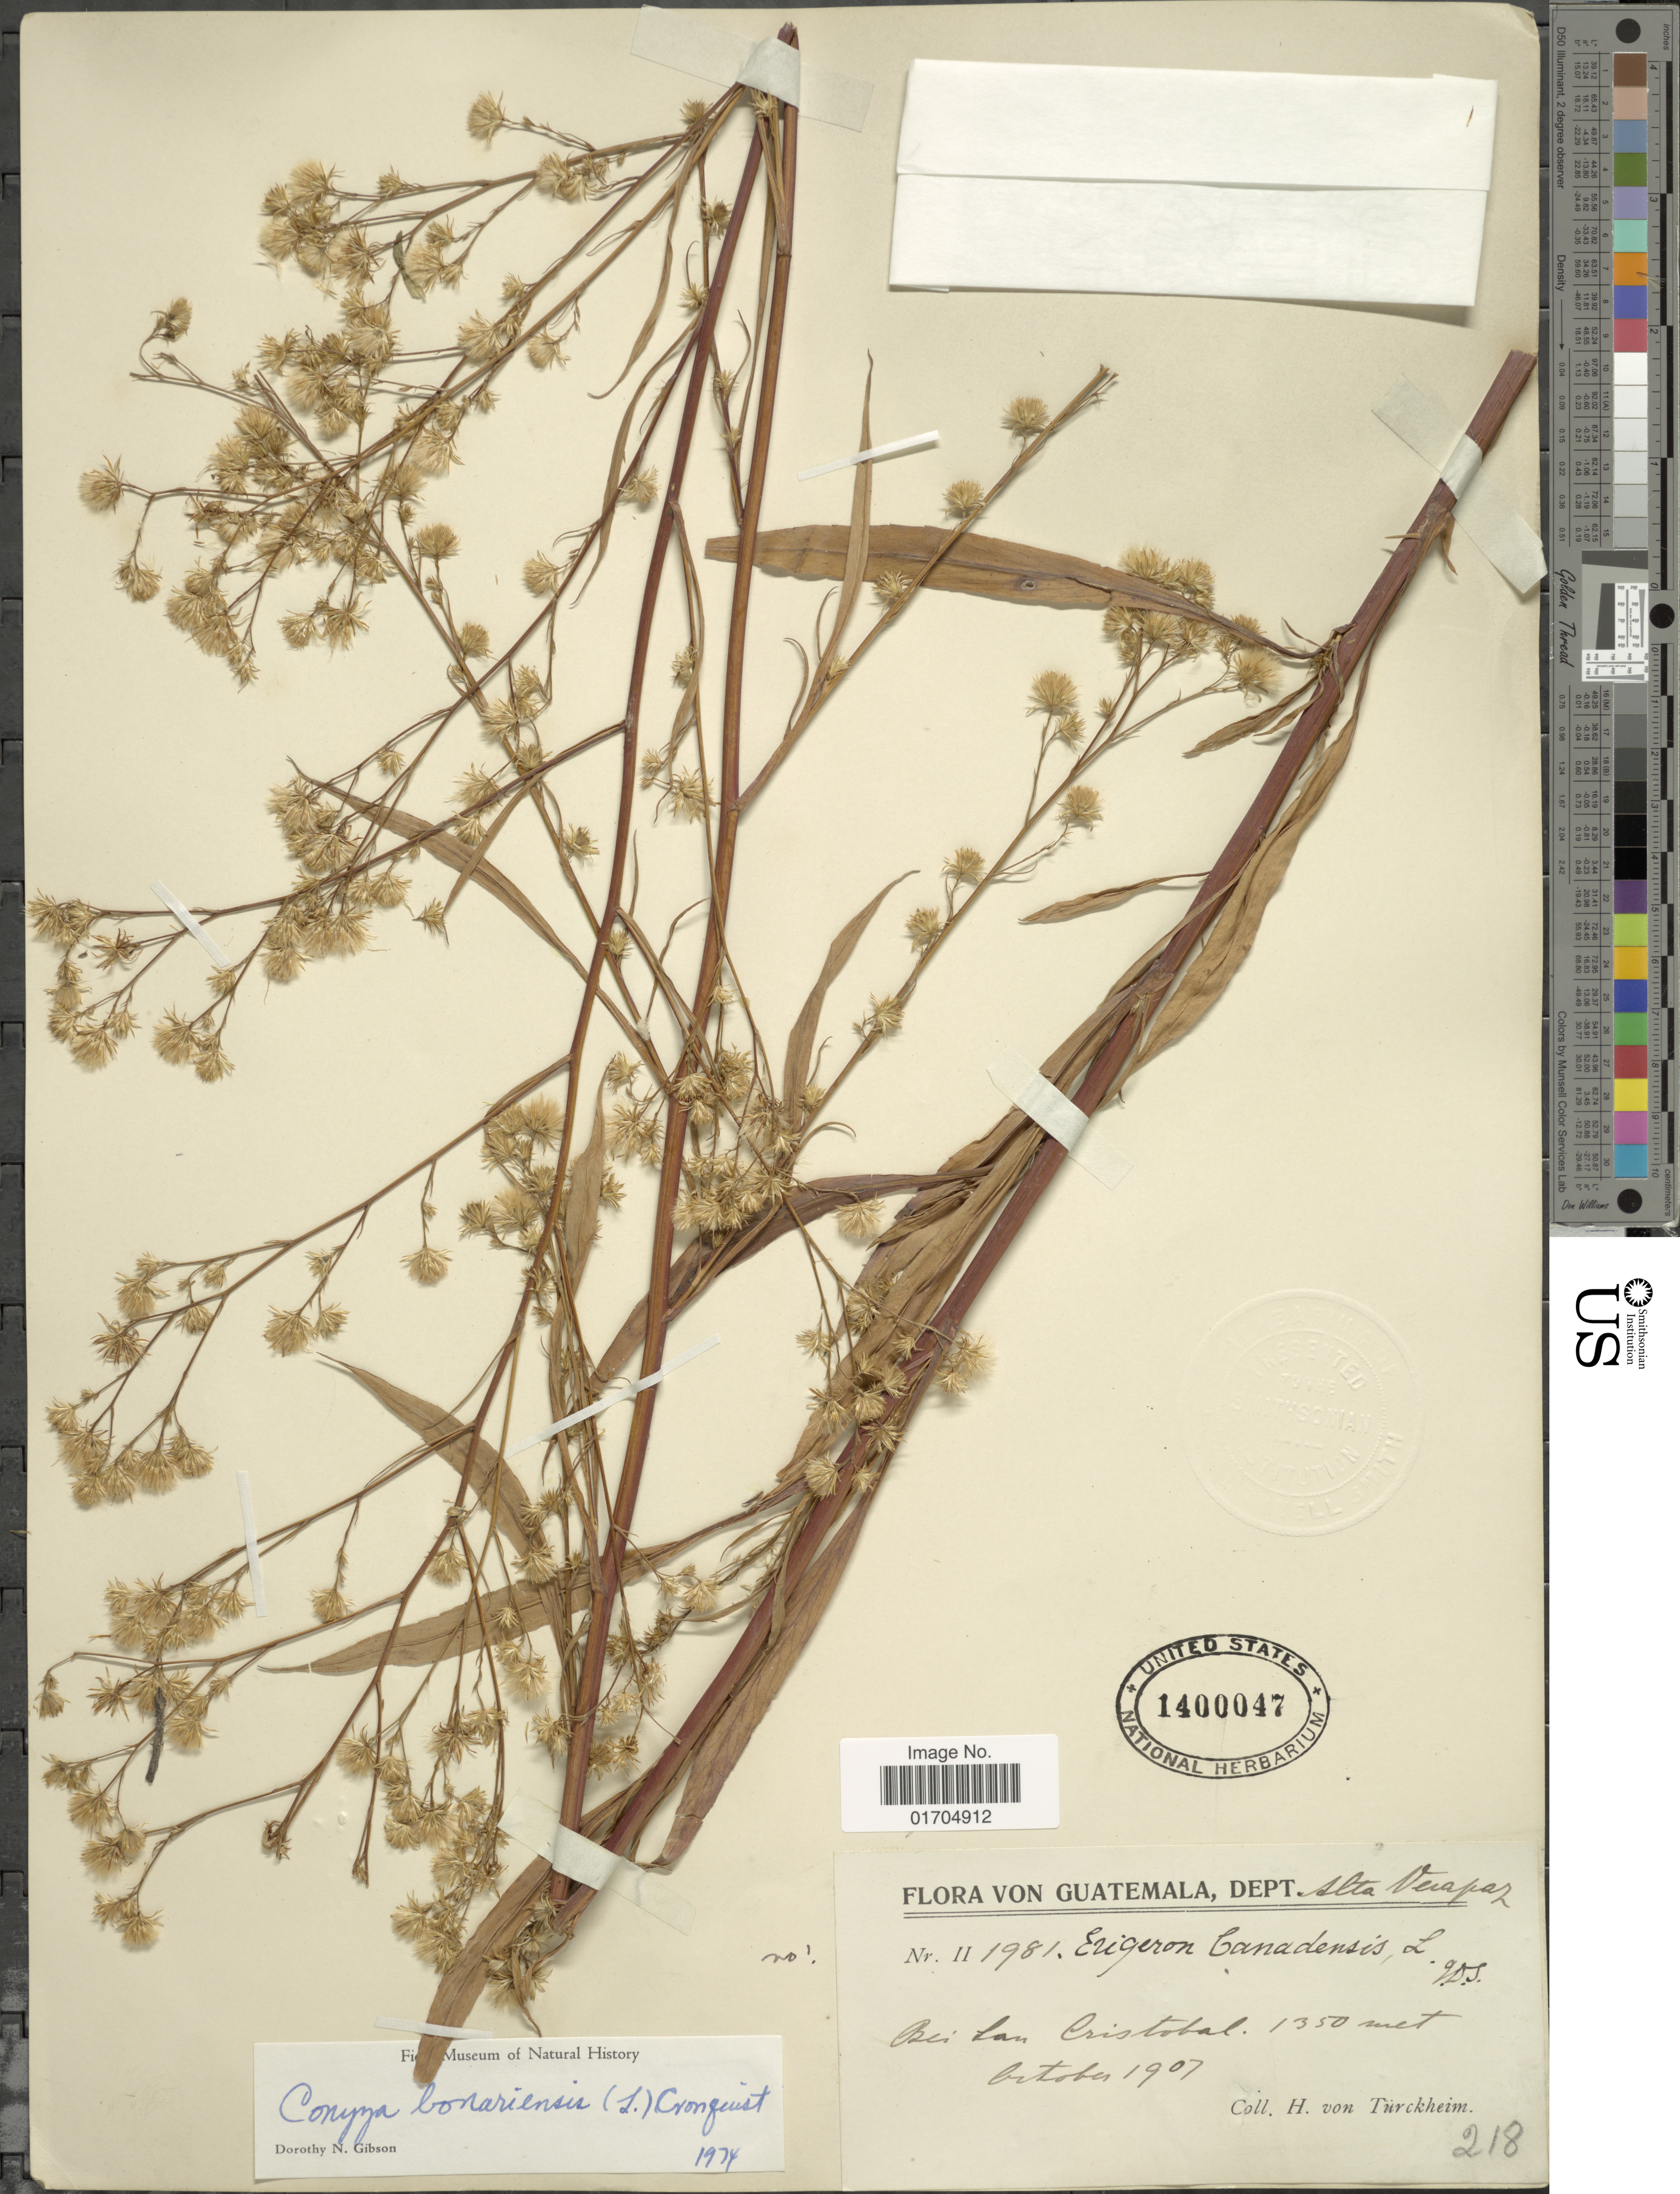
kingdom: Plantae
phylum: Tracheophyta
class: Magnoliopsida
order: Asterales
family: Asteraceae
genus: Symphyotrichum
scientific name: Symphyotrichum subulatum var. parviflorum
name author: (Nees) S.D. Sundb.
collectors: H. von Türckheim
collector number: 1981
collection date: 1907-10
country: Guatemala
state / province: Alta Verapaz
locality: Bei San Cristobal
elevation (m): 1350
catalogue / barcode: US 1400047